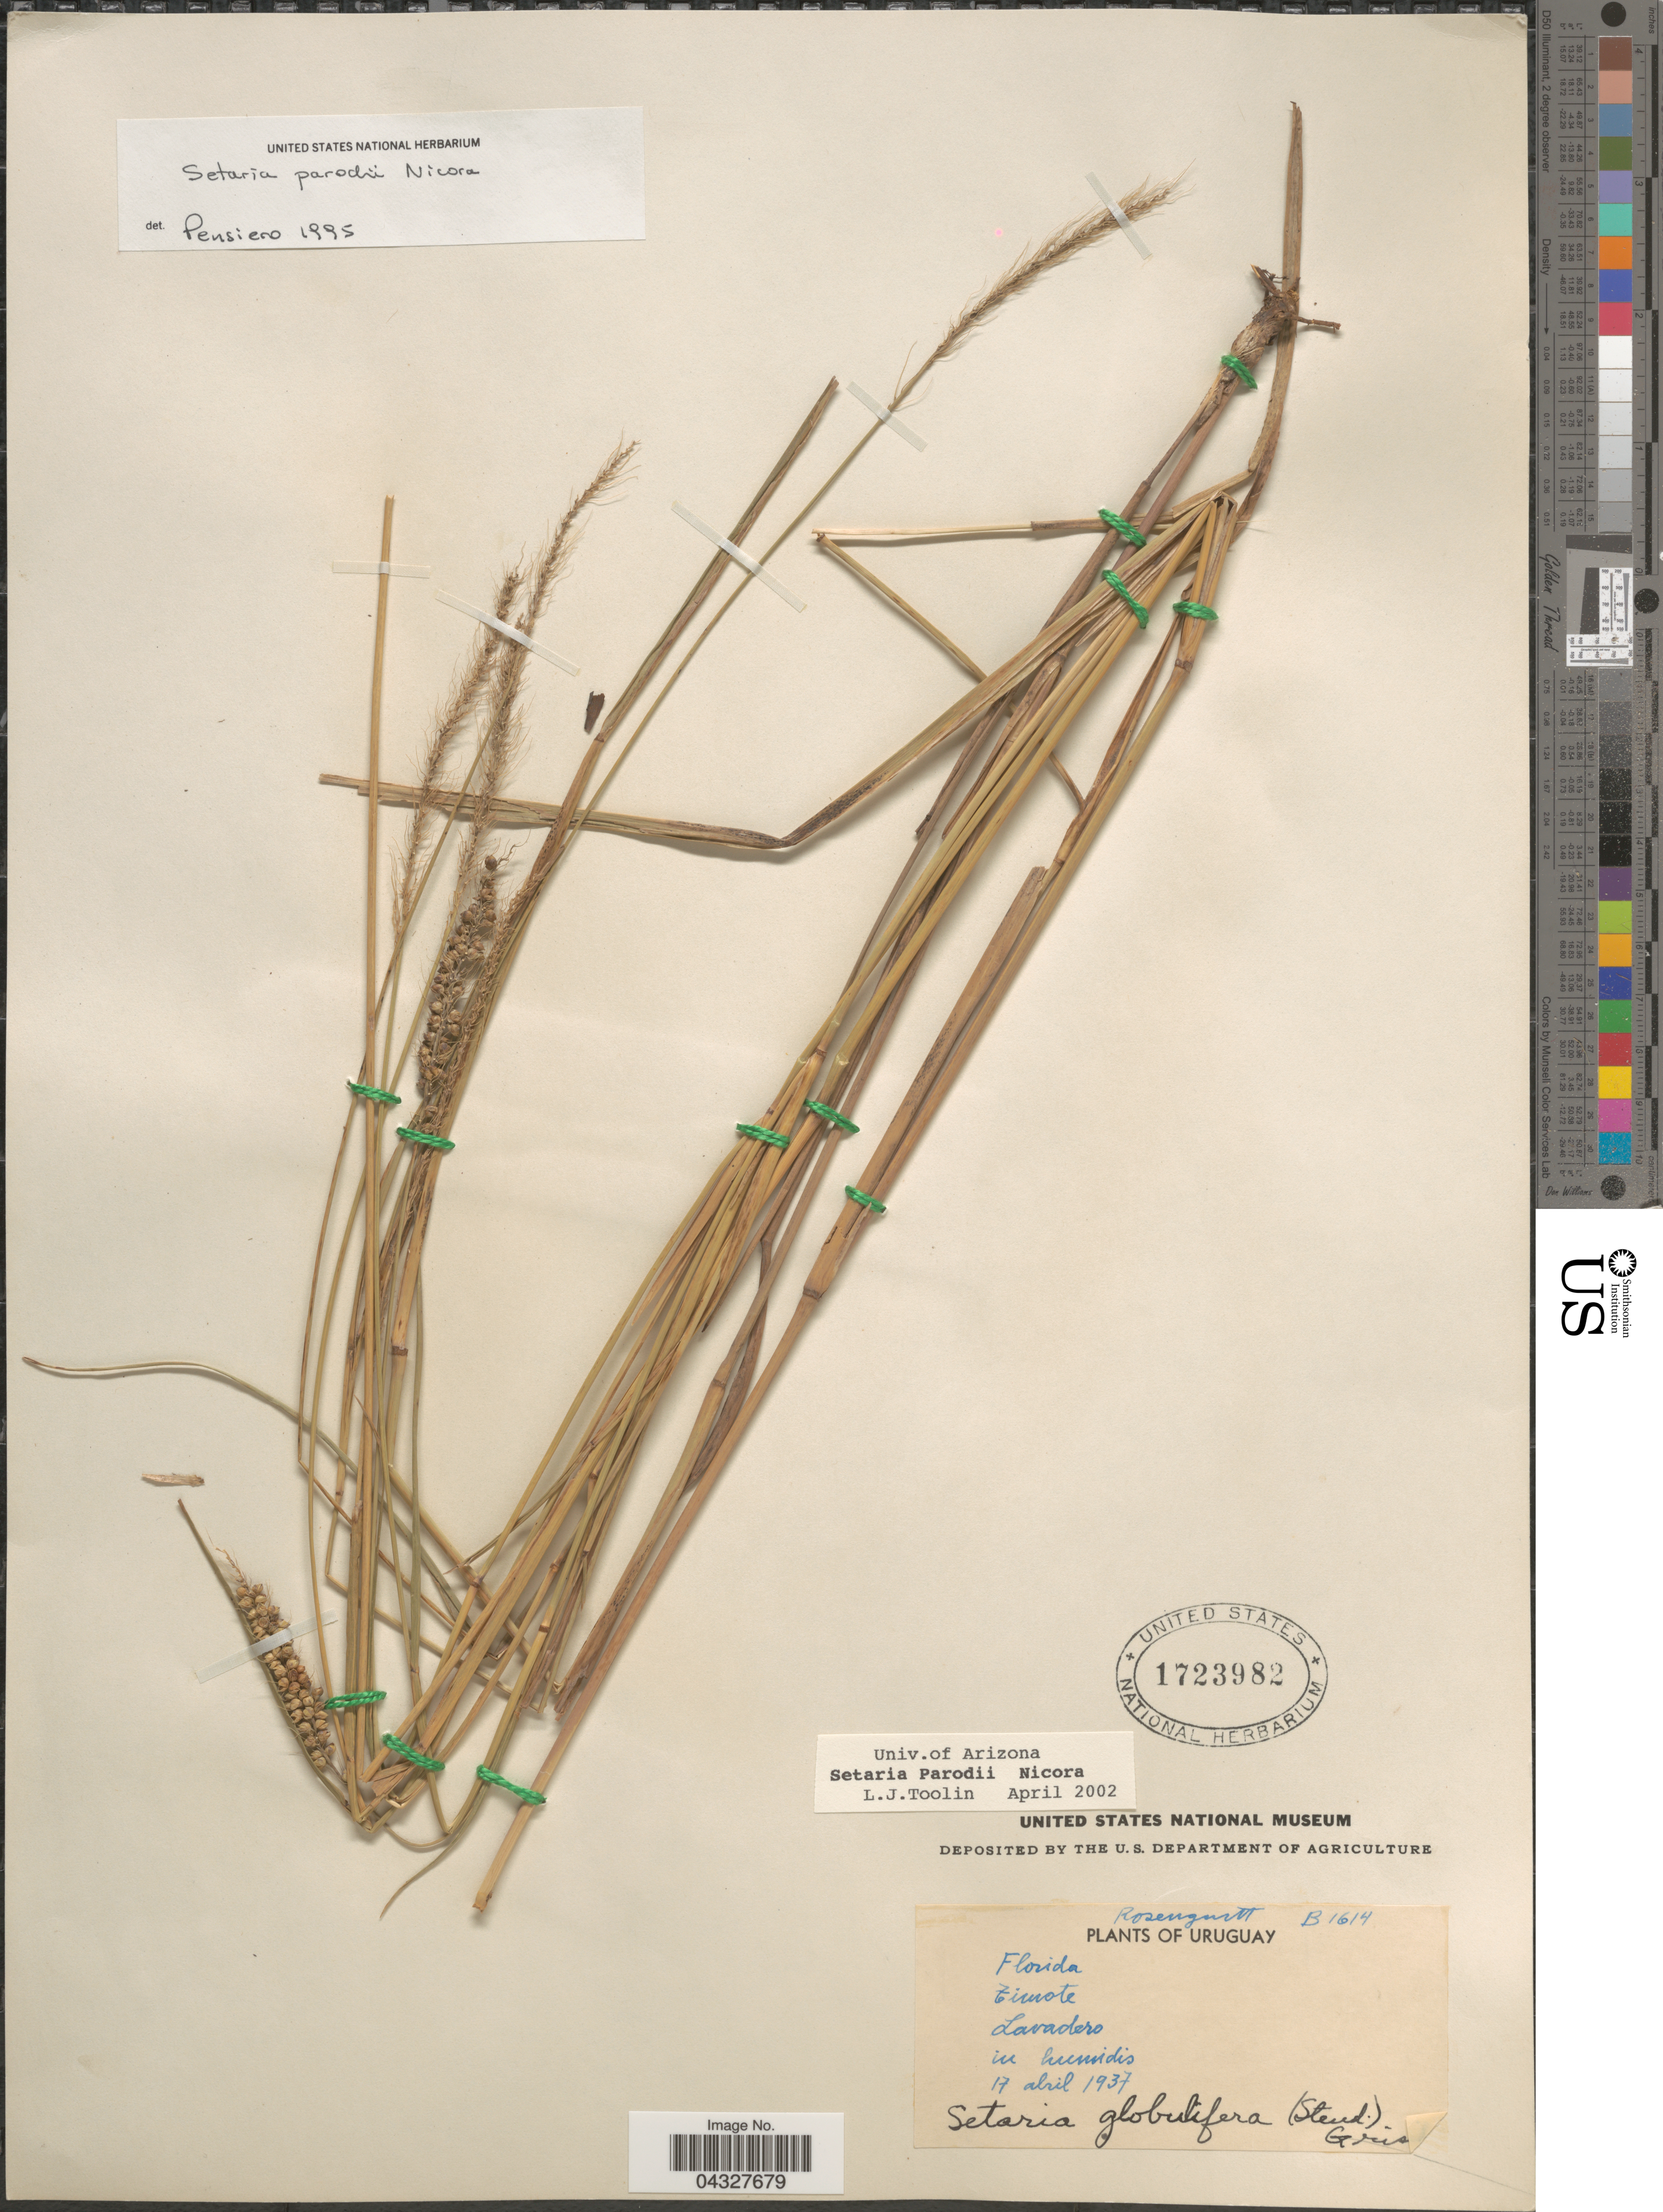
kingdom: Plantae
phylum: Tracheophyta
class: Liliopsida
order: Poales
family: Poaceae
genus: Setaria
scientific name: Setaria parodii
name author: Nicora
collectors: Rosengurtt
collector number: B1614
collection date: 1937-04-17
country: Uruguay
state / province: Florida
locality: Tomote. Lavadero. In Humidis.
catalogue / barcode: US 1723982